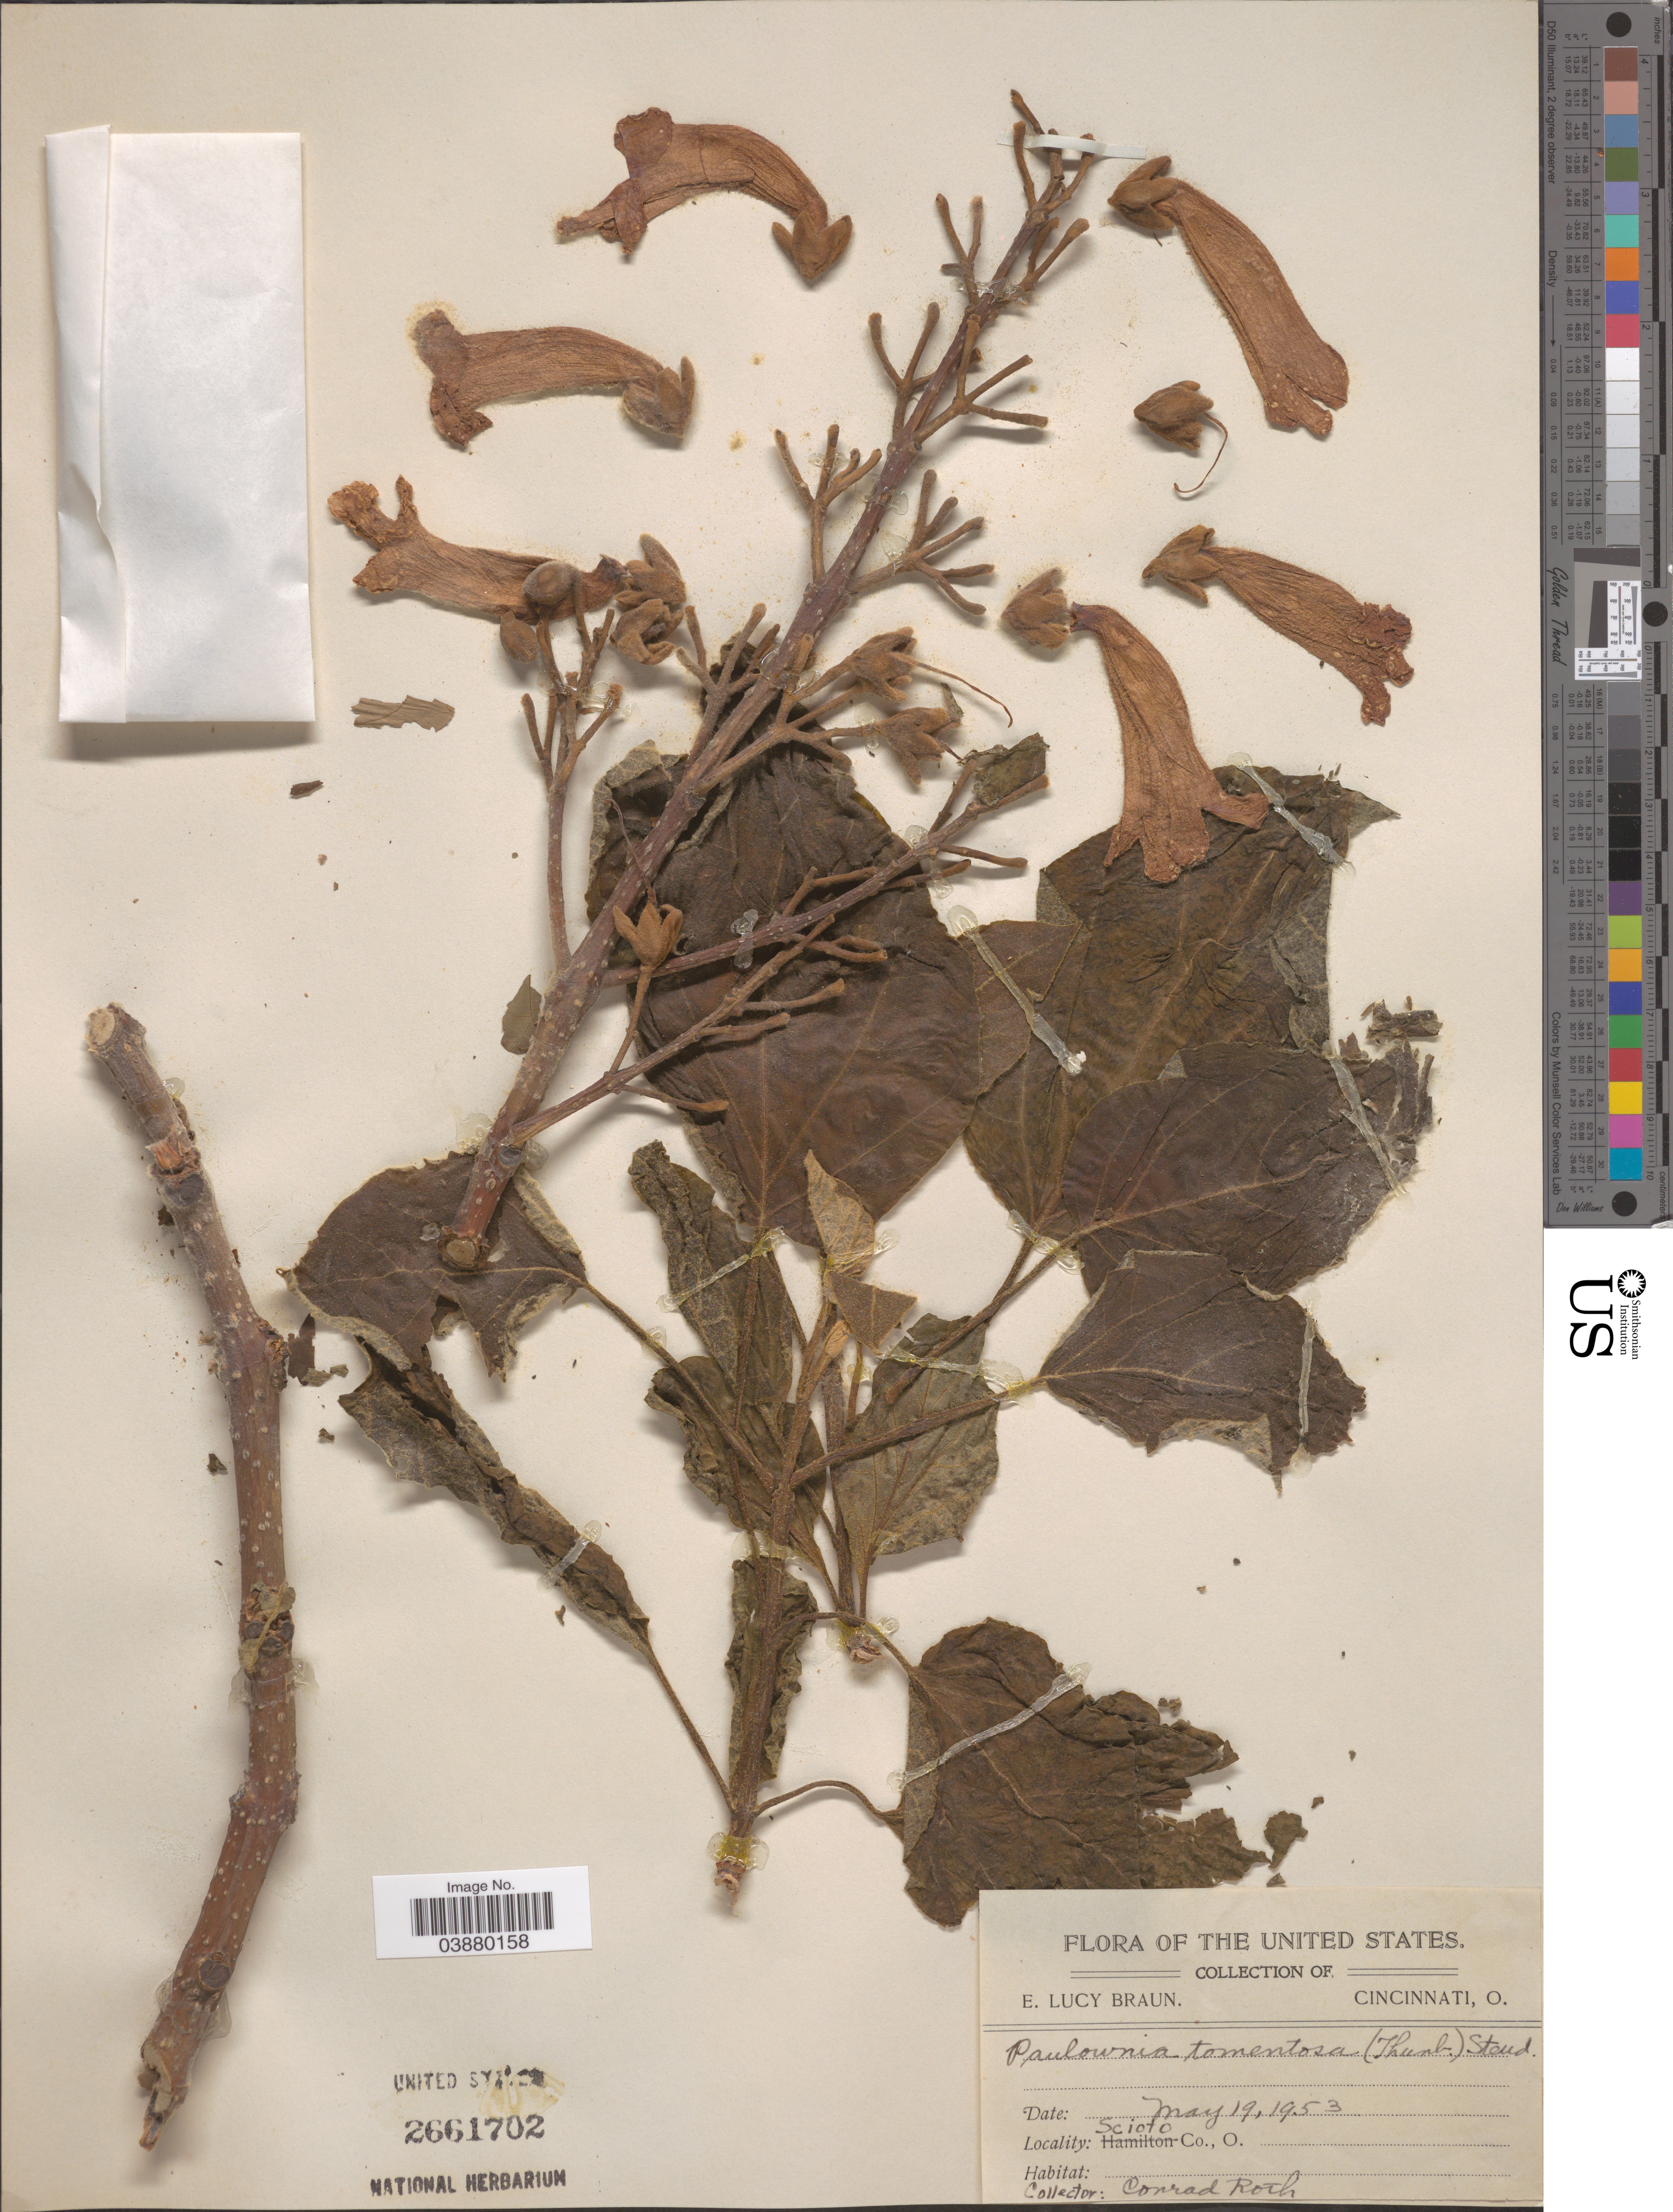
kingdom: Plantae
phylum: Tracheophyta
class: Magnoliopsida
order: Lamiales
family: Paulowniaceae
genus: Paulownia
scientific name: Paulownia tomentosa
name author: (Thunb.) Siebold & Zucc. ex Steud.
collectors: C. Roth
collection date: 1953-05-19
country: United States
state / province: Ohio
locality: Scioto Co.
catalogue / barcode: US 2661702